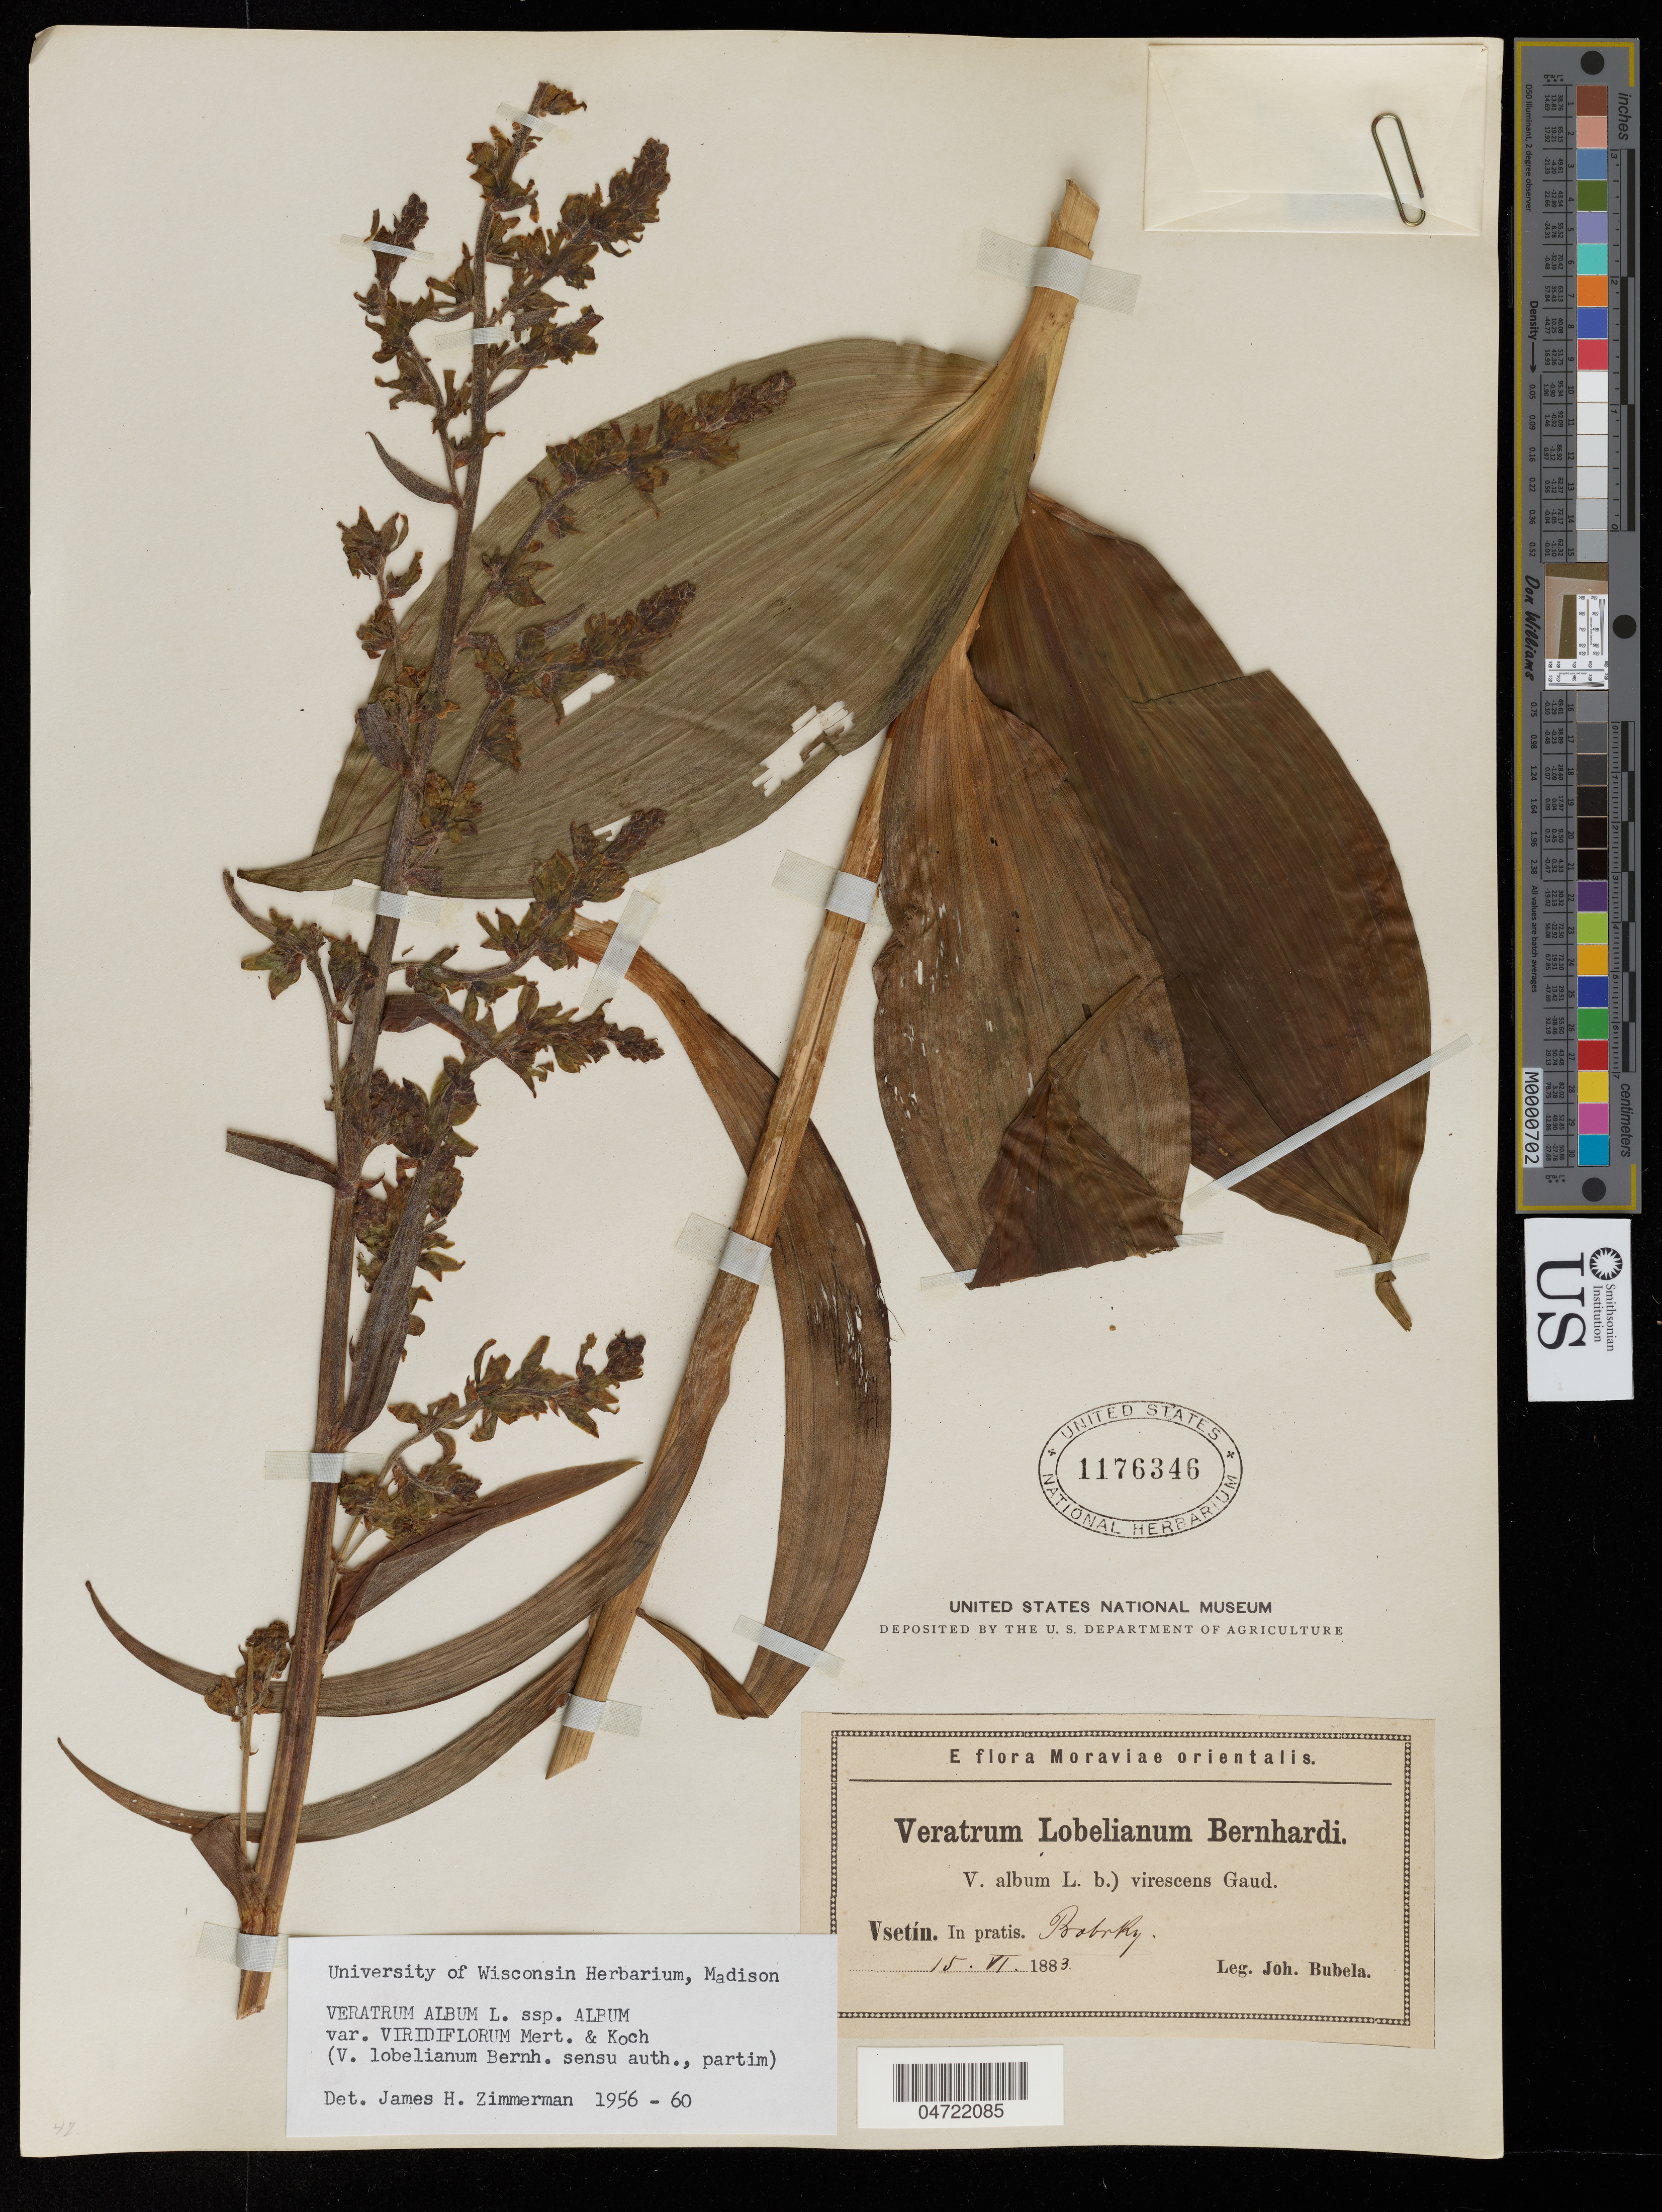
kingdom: Plantae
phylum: Tracheophyta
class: Liliopsida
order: Liliales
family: Melanthiaceae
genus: Veratrum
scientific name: Veratrum album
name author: L.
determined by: Zimmerman, James Hall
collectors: J. Bubela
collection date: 1883-06-15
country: Czechia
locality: Moraviae orientalis. Vsetín.In pratis, probably.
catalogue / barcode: US 1176346